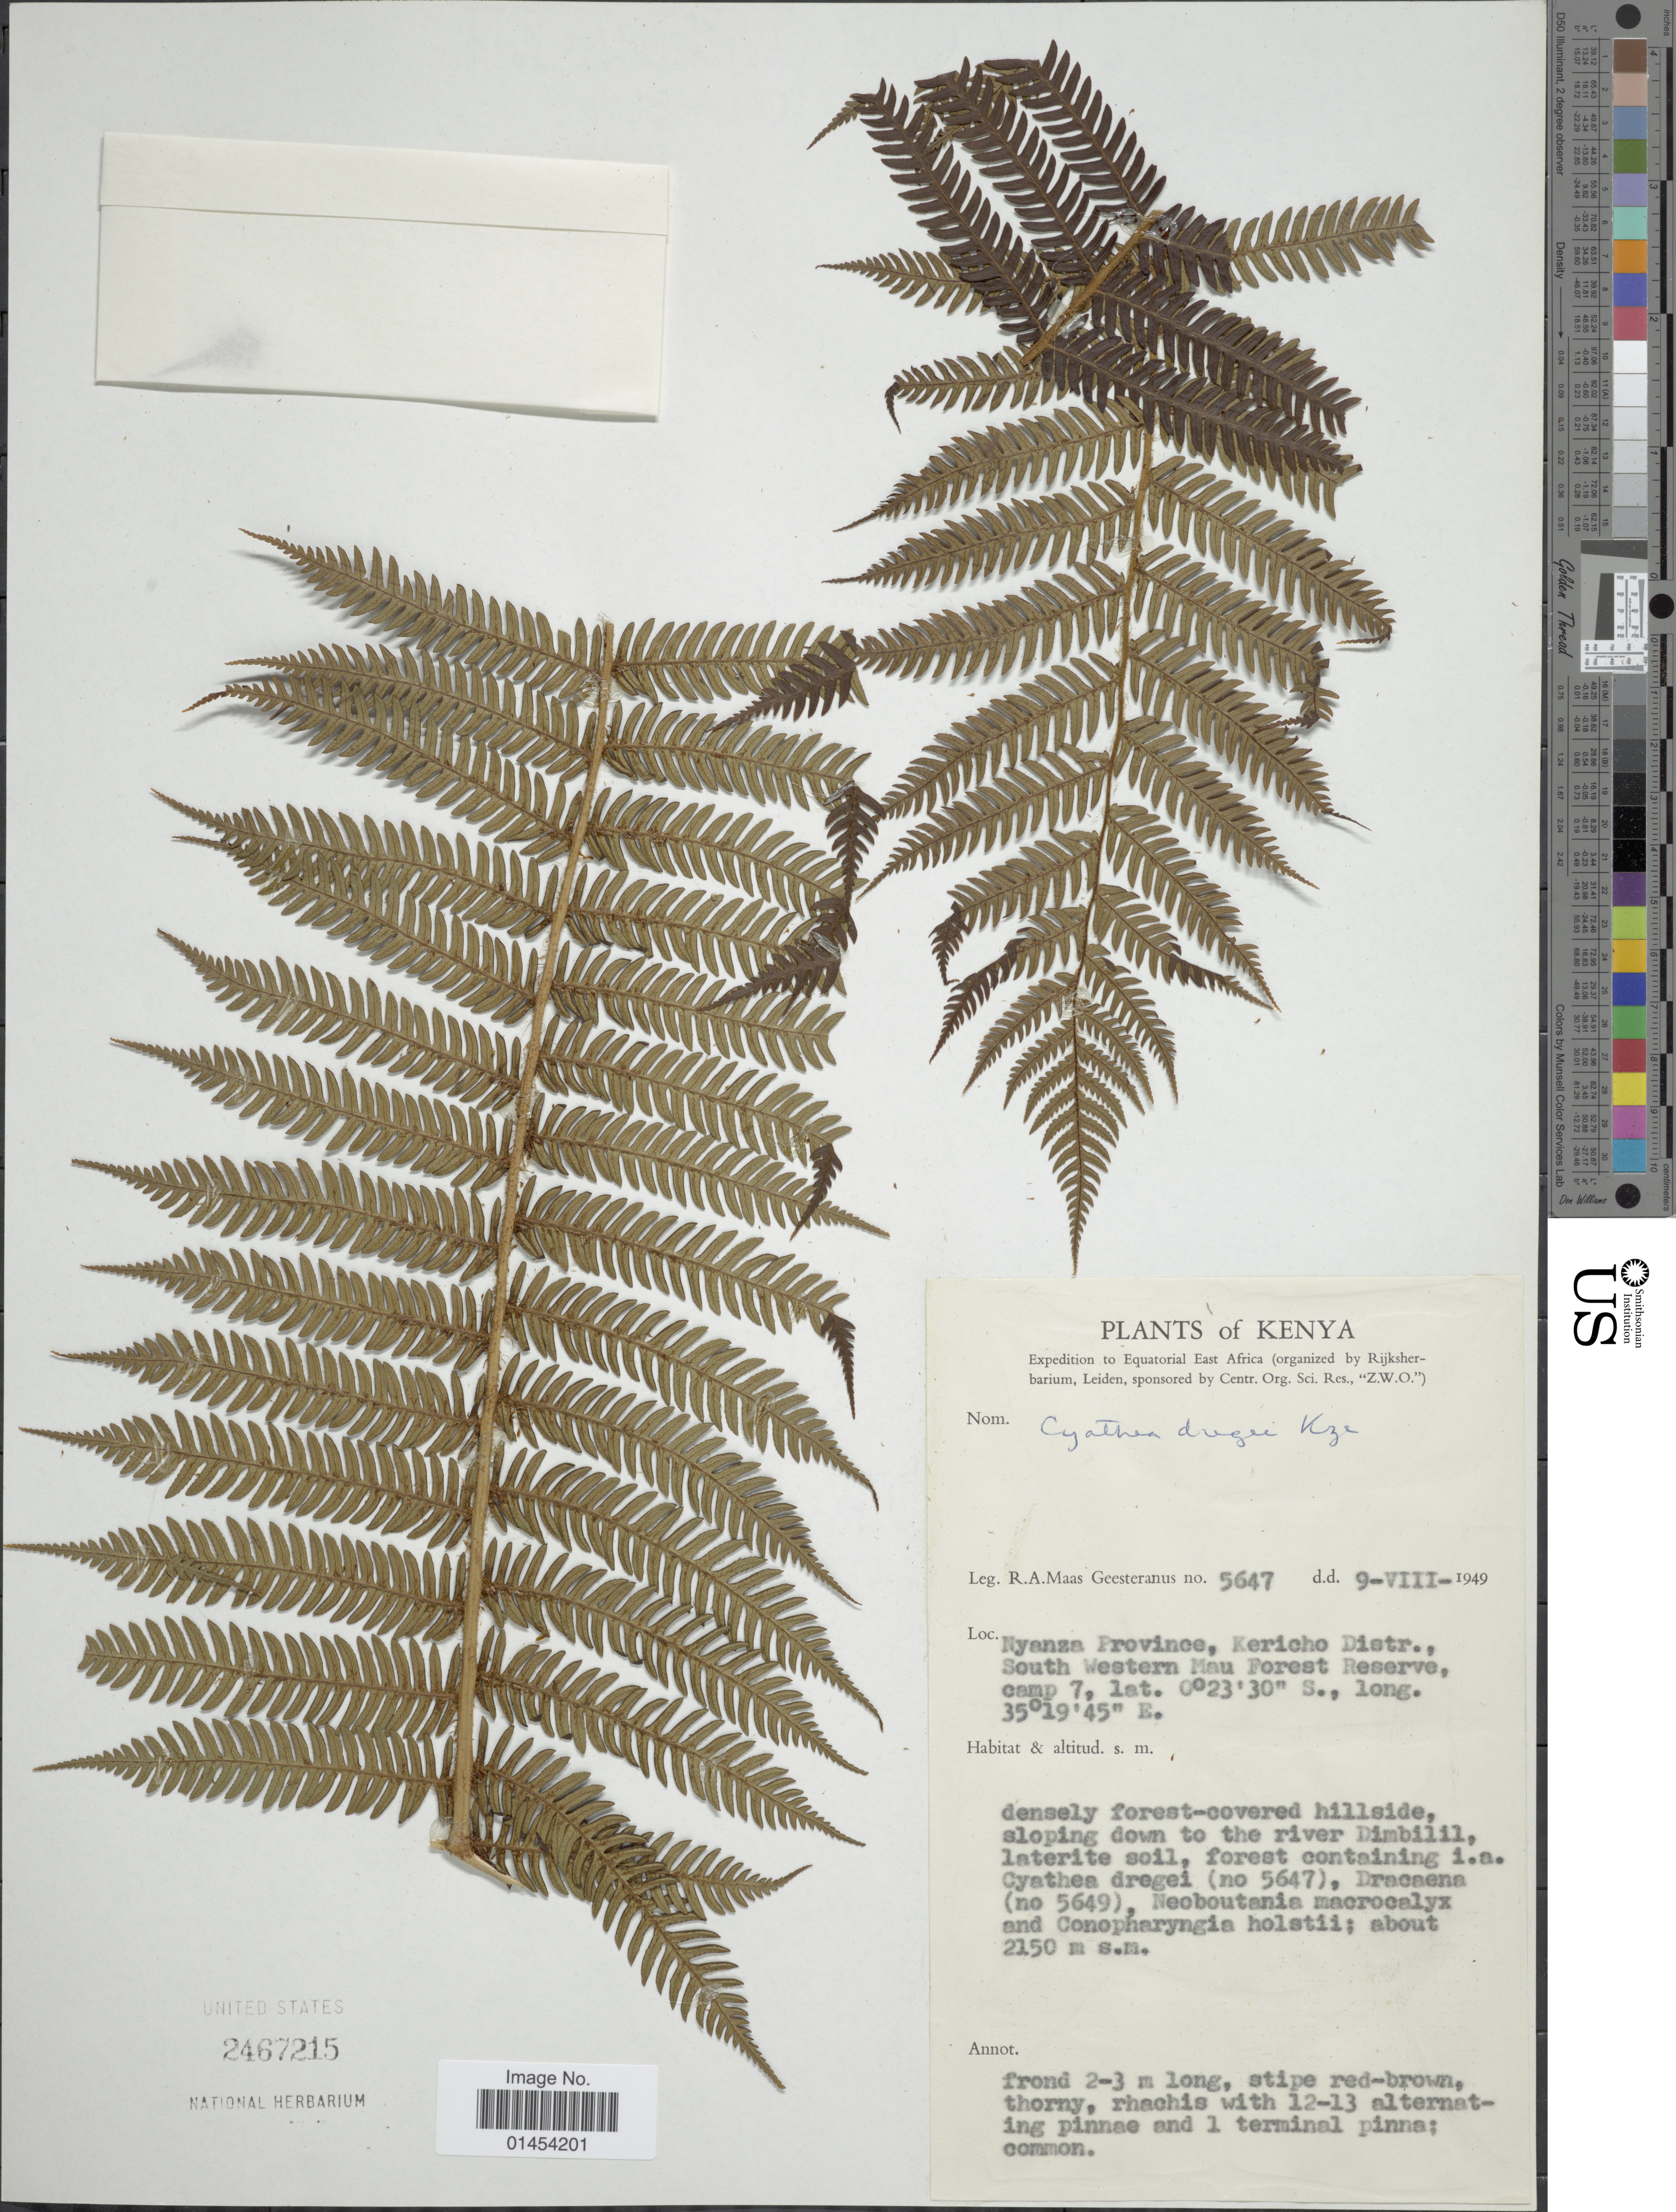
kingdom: Plantae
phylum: Tracheophyta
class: Polypodiopsida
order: Cyatheales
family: Cyatheaceae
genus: Cyathea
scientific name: Cyathea dregei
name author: Kunze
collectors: R. A. Maas Geesteranus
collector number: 5647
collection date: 1949-08-09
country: Kenya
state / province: Kericho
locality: Nyanza Province, Kericho Ditr., South Western Mau Forest Reserve, camp 7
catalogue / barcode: US 2467215